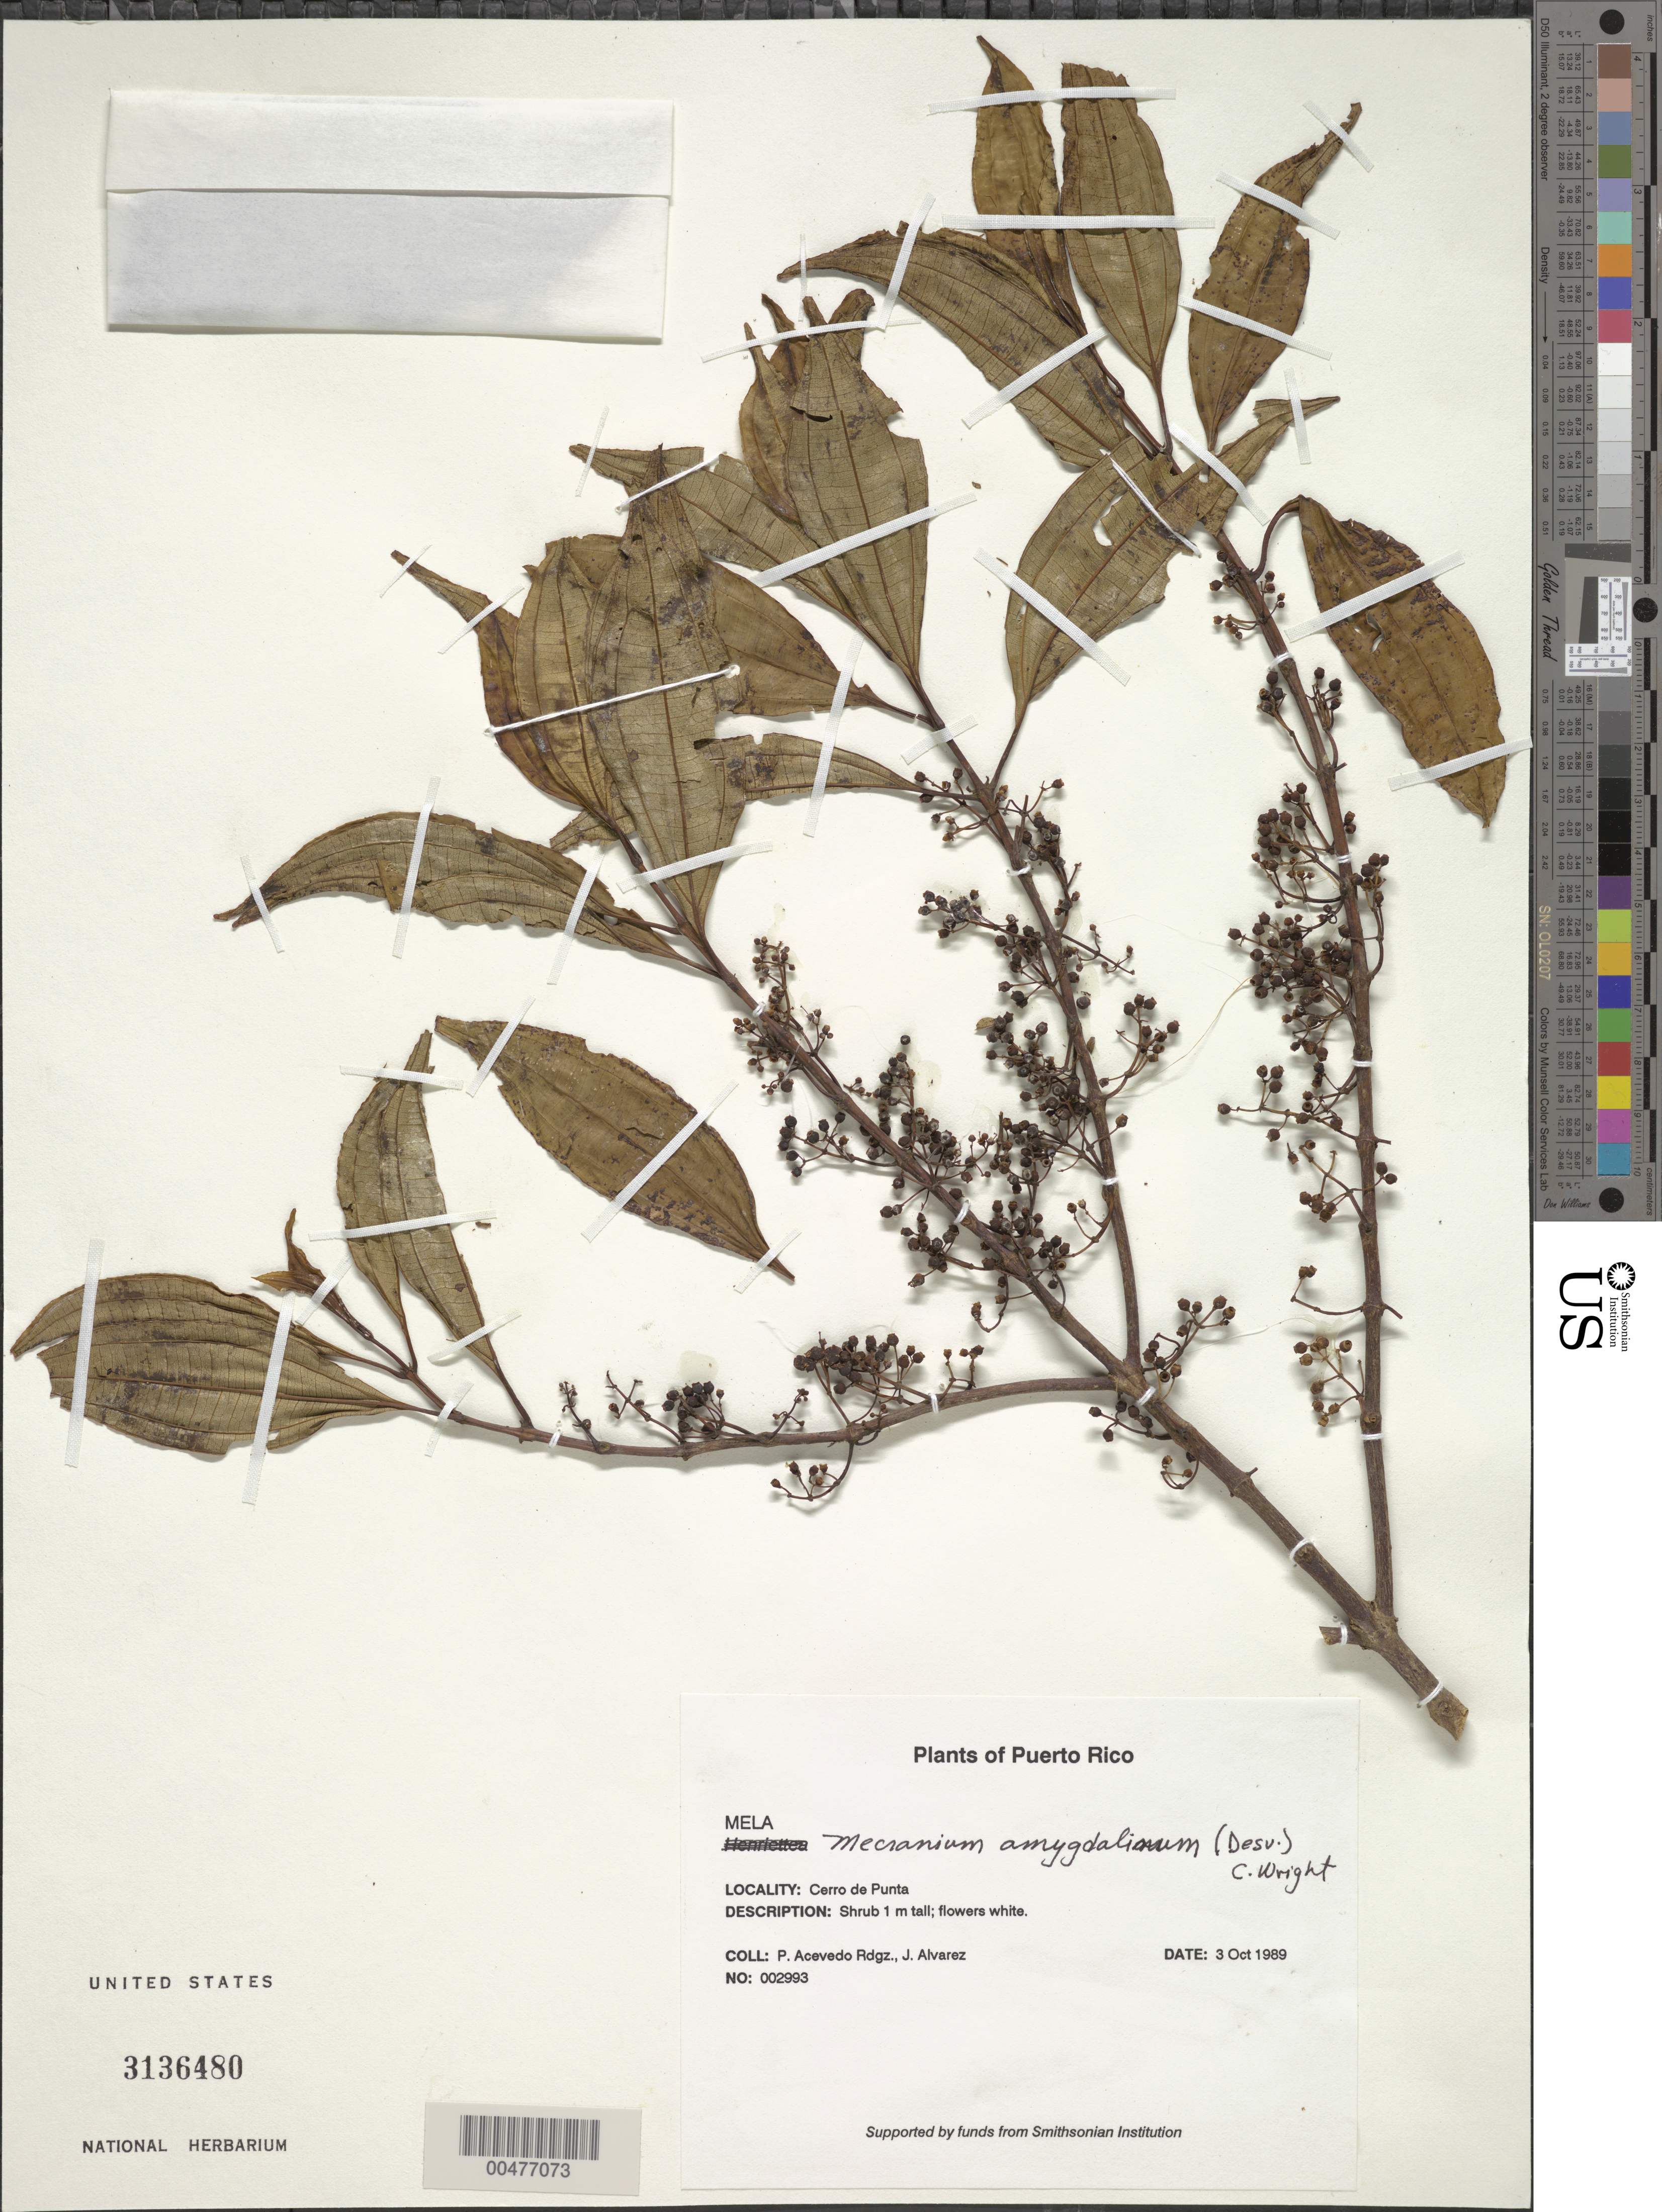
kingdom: Plantae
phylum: Tracheophyta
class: Magnoliopsida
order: Myrtales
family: Melastomataceae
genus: Mecranium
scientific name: Mecranium amygdalinum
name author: (Desr.) C. Wright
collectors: P. Acevedo-Rodr. & J. Alvarez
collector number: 2993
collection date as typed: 03 Oct 1989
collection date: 1989-10-03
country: Puerto Rico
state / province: Jayuya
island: Puerto Rico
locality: Jayuya; Cerro de Punta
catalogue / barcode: US 3136480